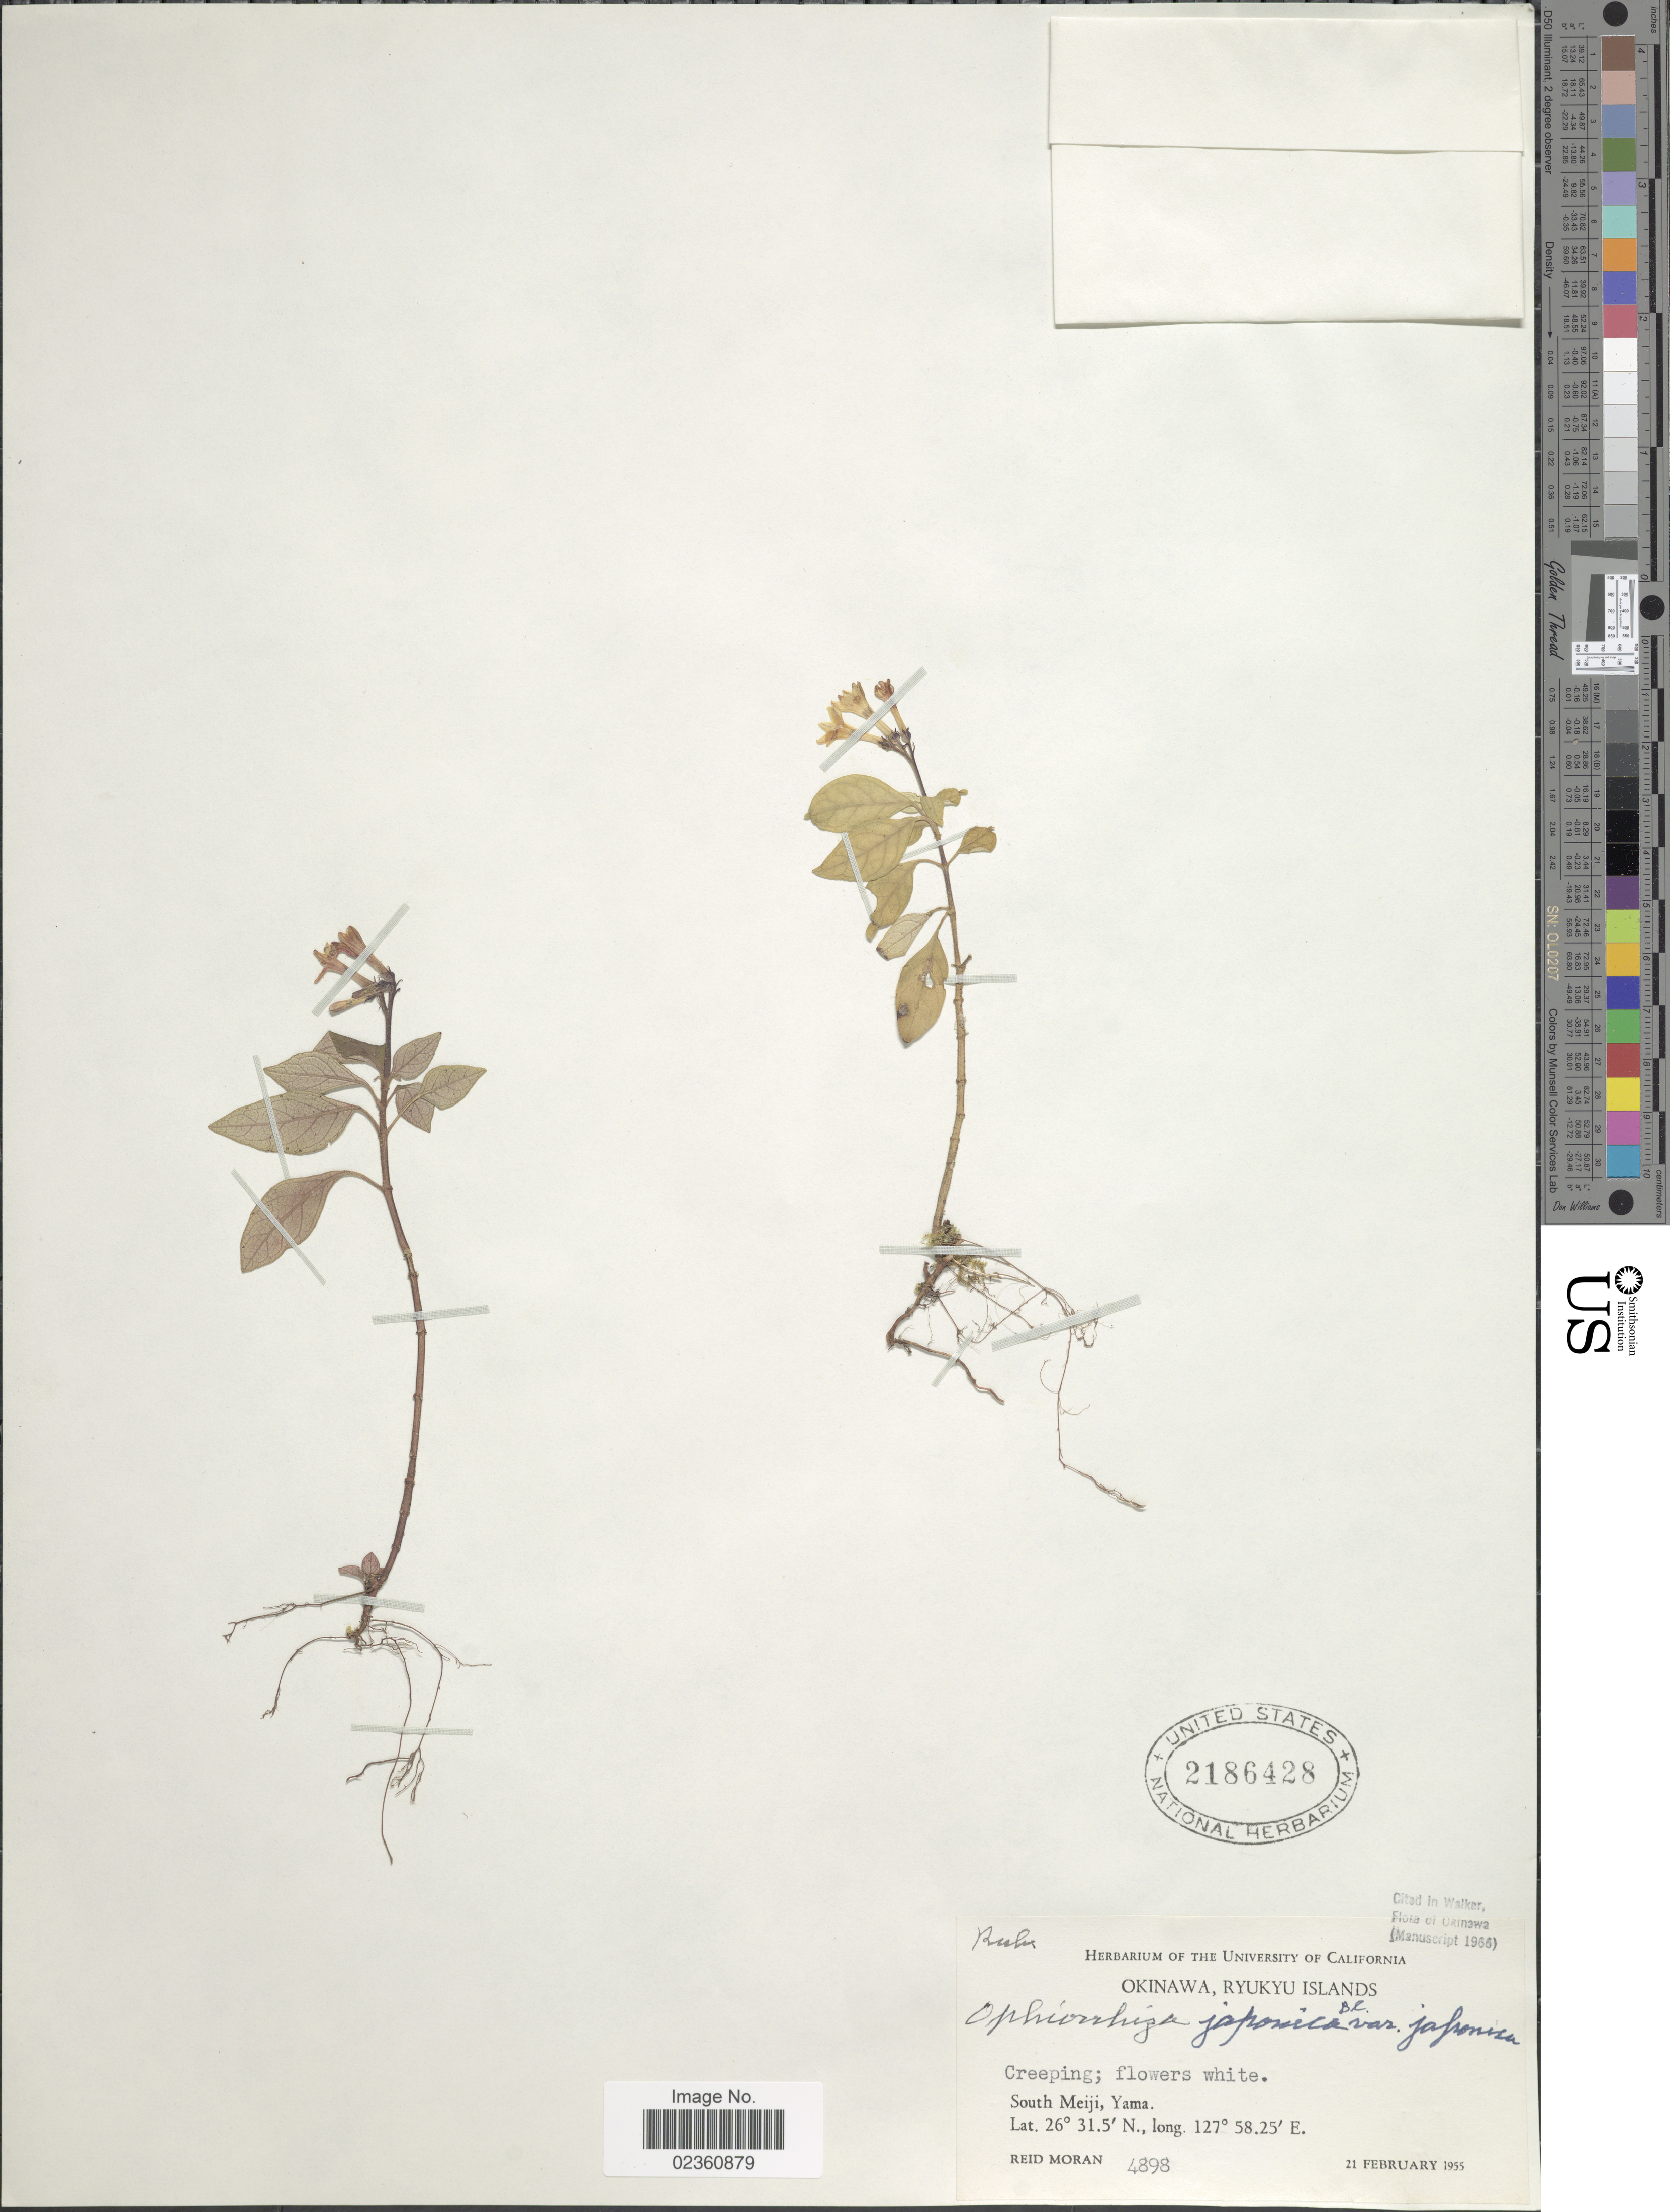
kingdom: Plantae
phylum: Tracheophyta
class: Magnoliopsida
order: Gentianales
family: Rubiaceae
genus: Ophiorrhiza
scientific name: Ophiorrhiza japonica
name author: Blume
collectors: R. V. Moran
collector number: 4898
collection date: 1955-02-21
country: Japan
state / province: Okinawa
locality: Ryukyu Islands, South Meiji, Yama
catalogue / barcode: US 2186428